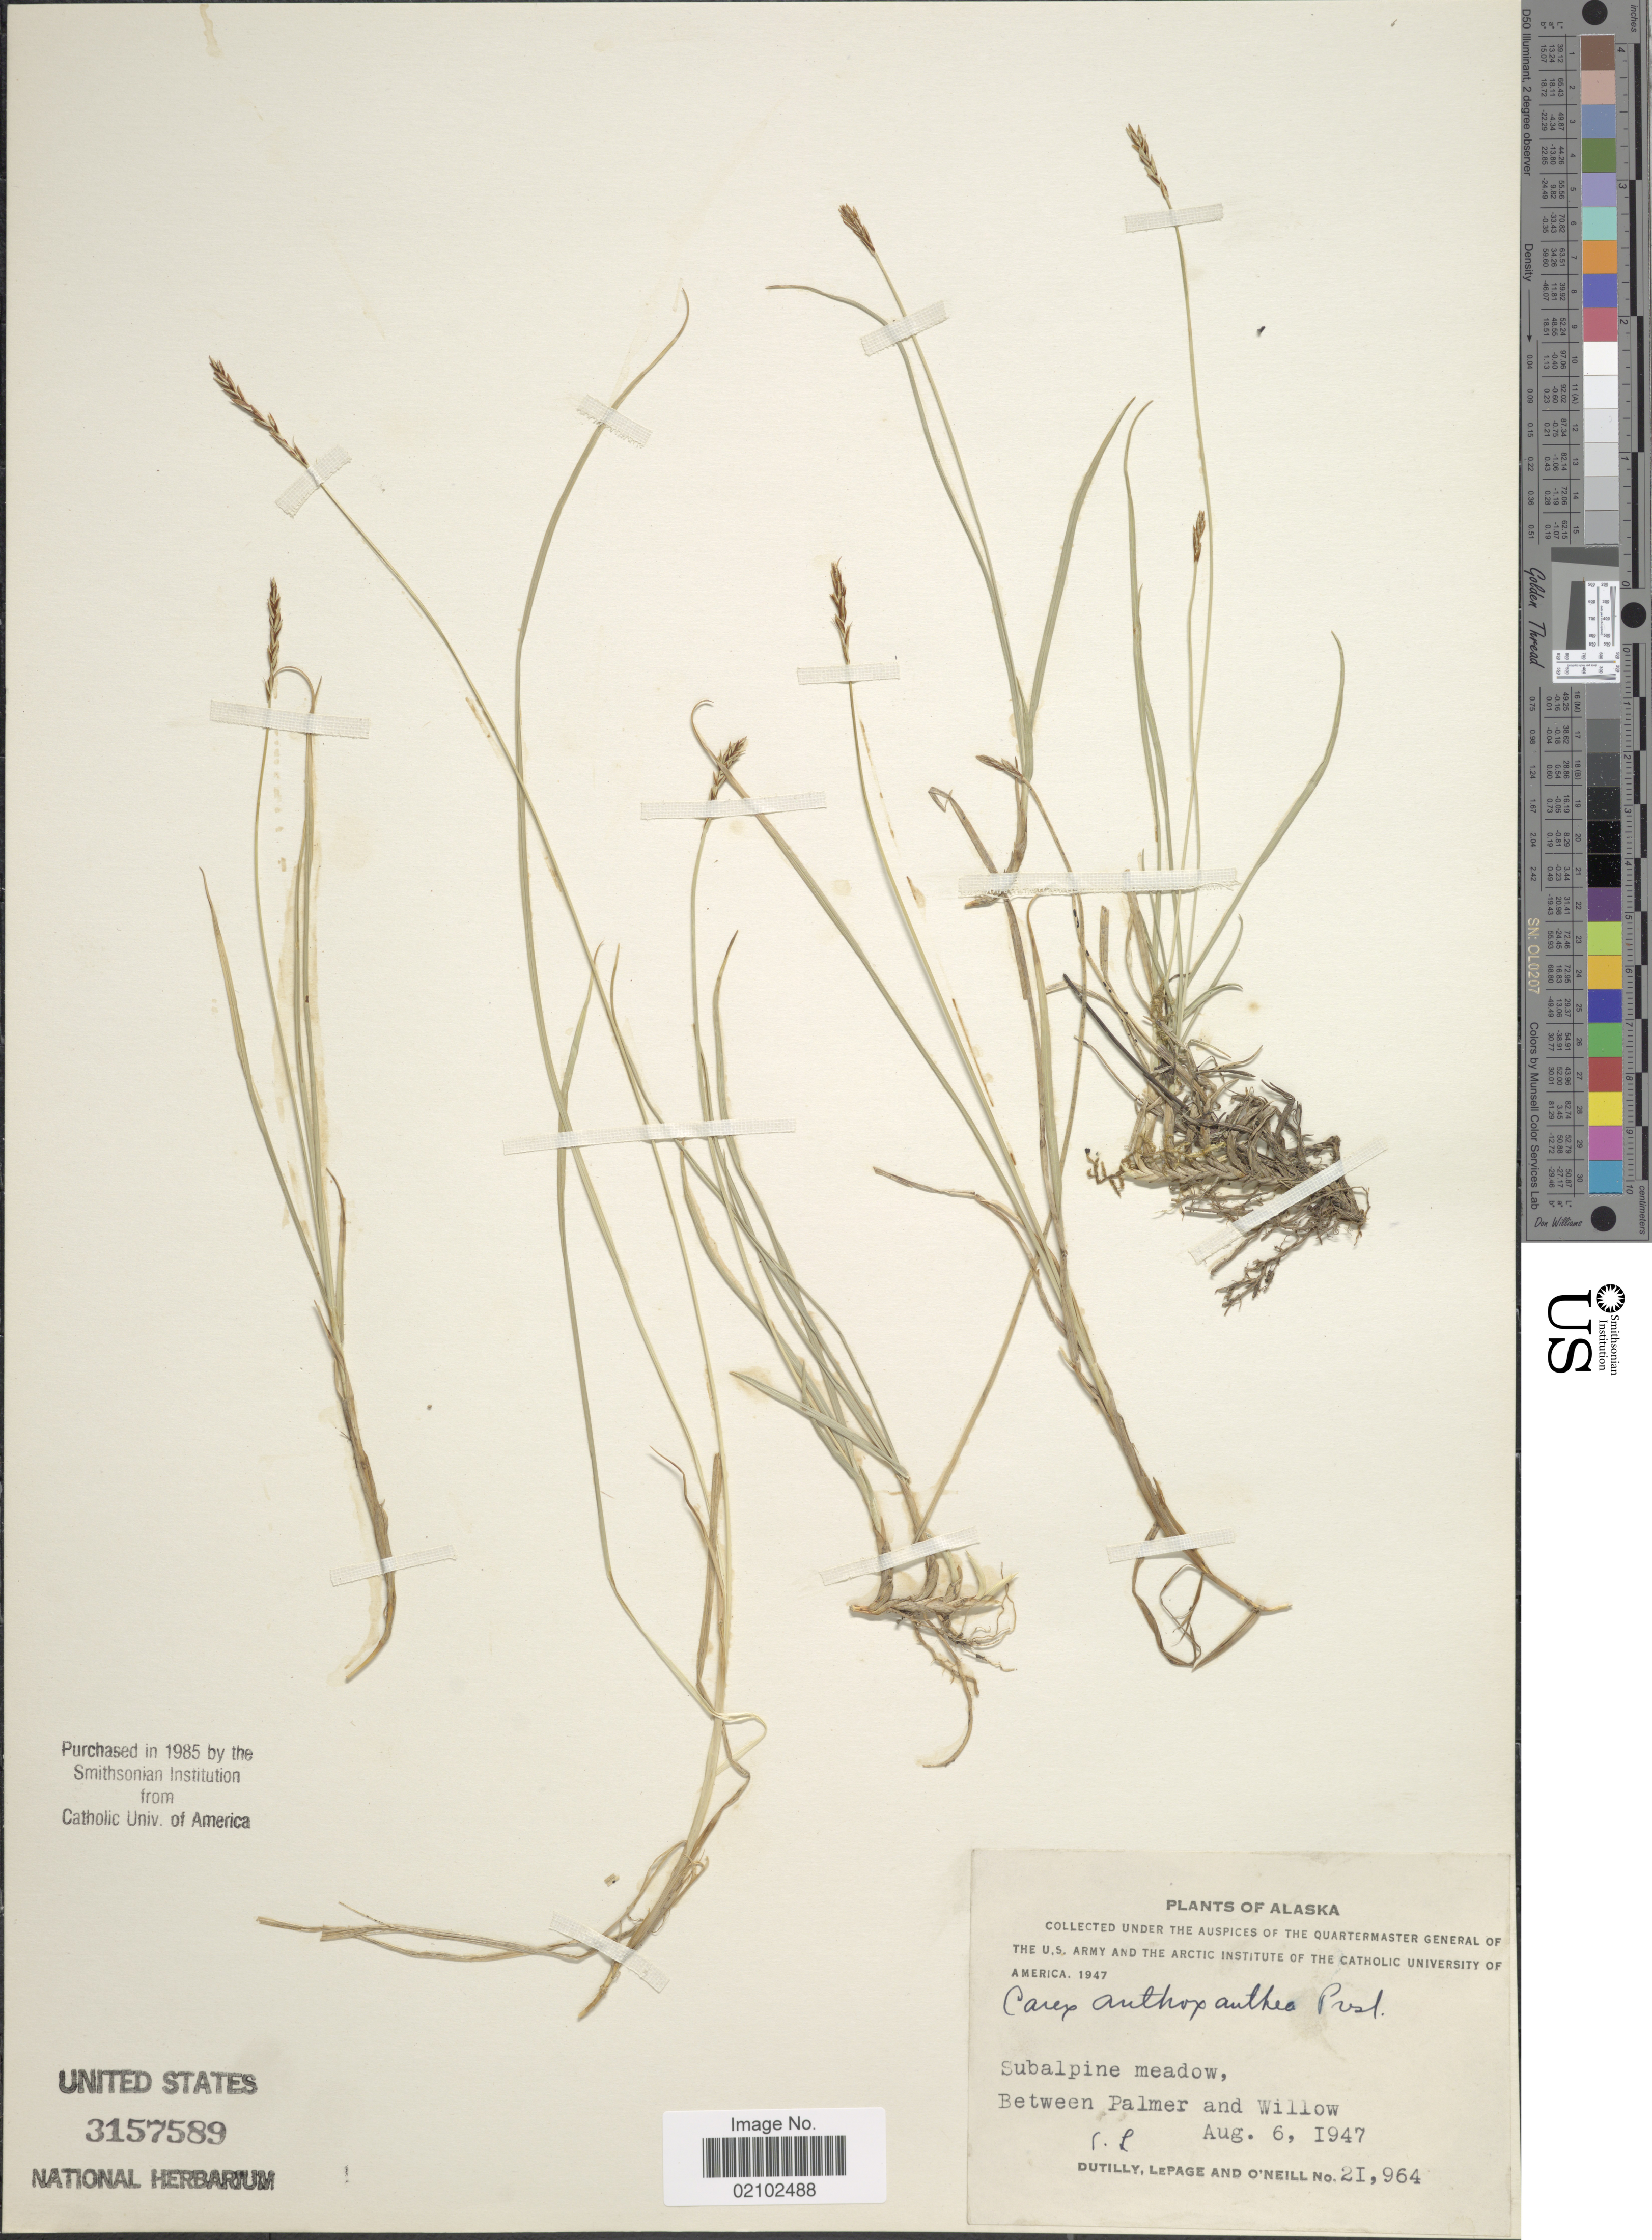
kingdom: Plantae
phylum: Tracheophyta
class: Liliopsida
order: Poales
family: Cyperaceae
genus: Carex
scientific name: Carex anthoxanthea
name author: J. Presl & C. Presl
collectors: -. Dutilly, -. LePage & -. O'Neill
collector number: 21964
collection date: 1947-08-06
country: United States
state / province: Alaska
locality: Subalpine meadow, Between Palmer and Willow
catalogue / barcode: US 3157589